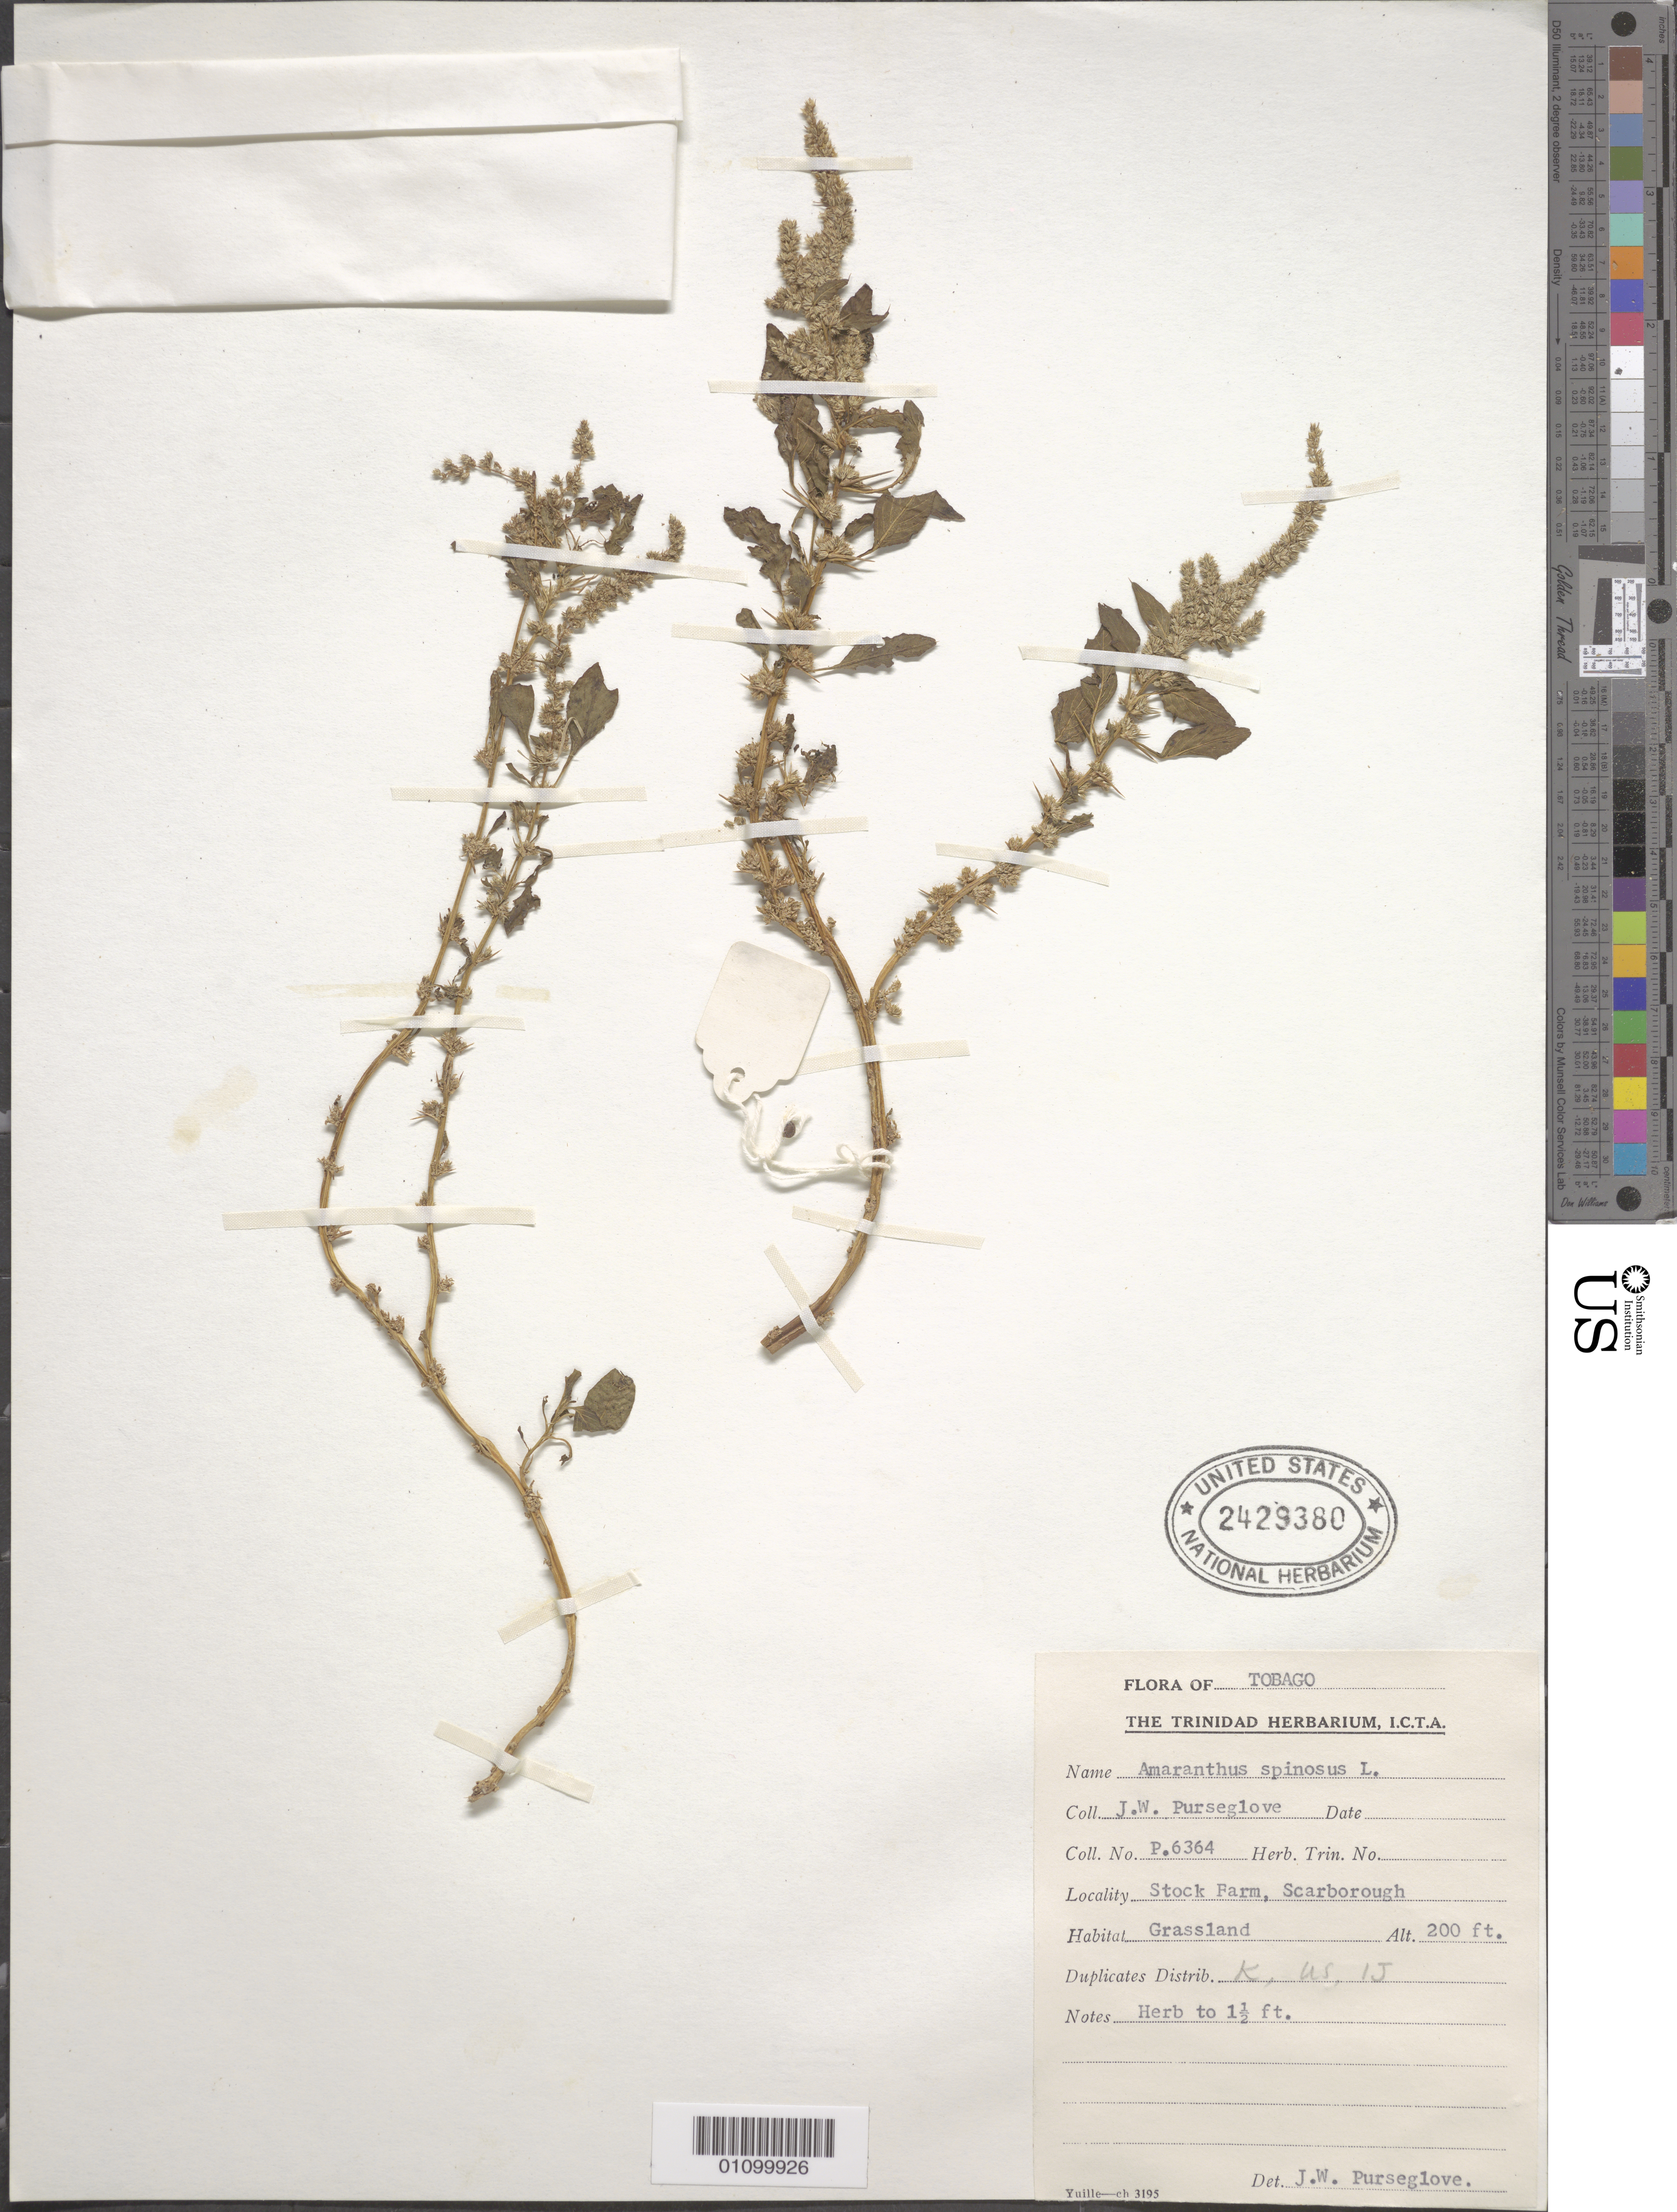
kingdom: Plantae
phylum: Tracheophyta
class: Magnoliopsida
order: Caryophyllales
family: Amaranthaceae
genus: Amaranthus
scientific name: Amaranthus spinosus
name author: L.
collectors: J. Purseglove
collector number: P.6364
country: Trinidad and Tobago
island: Tobago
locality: Stock Farm, Scarborough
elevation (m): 61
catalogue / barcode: US 2429380